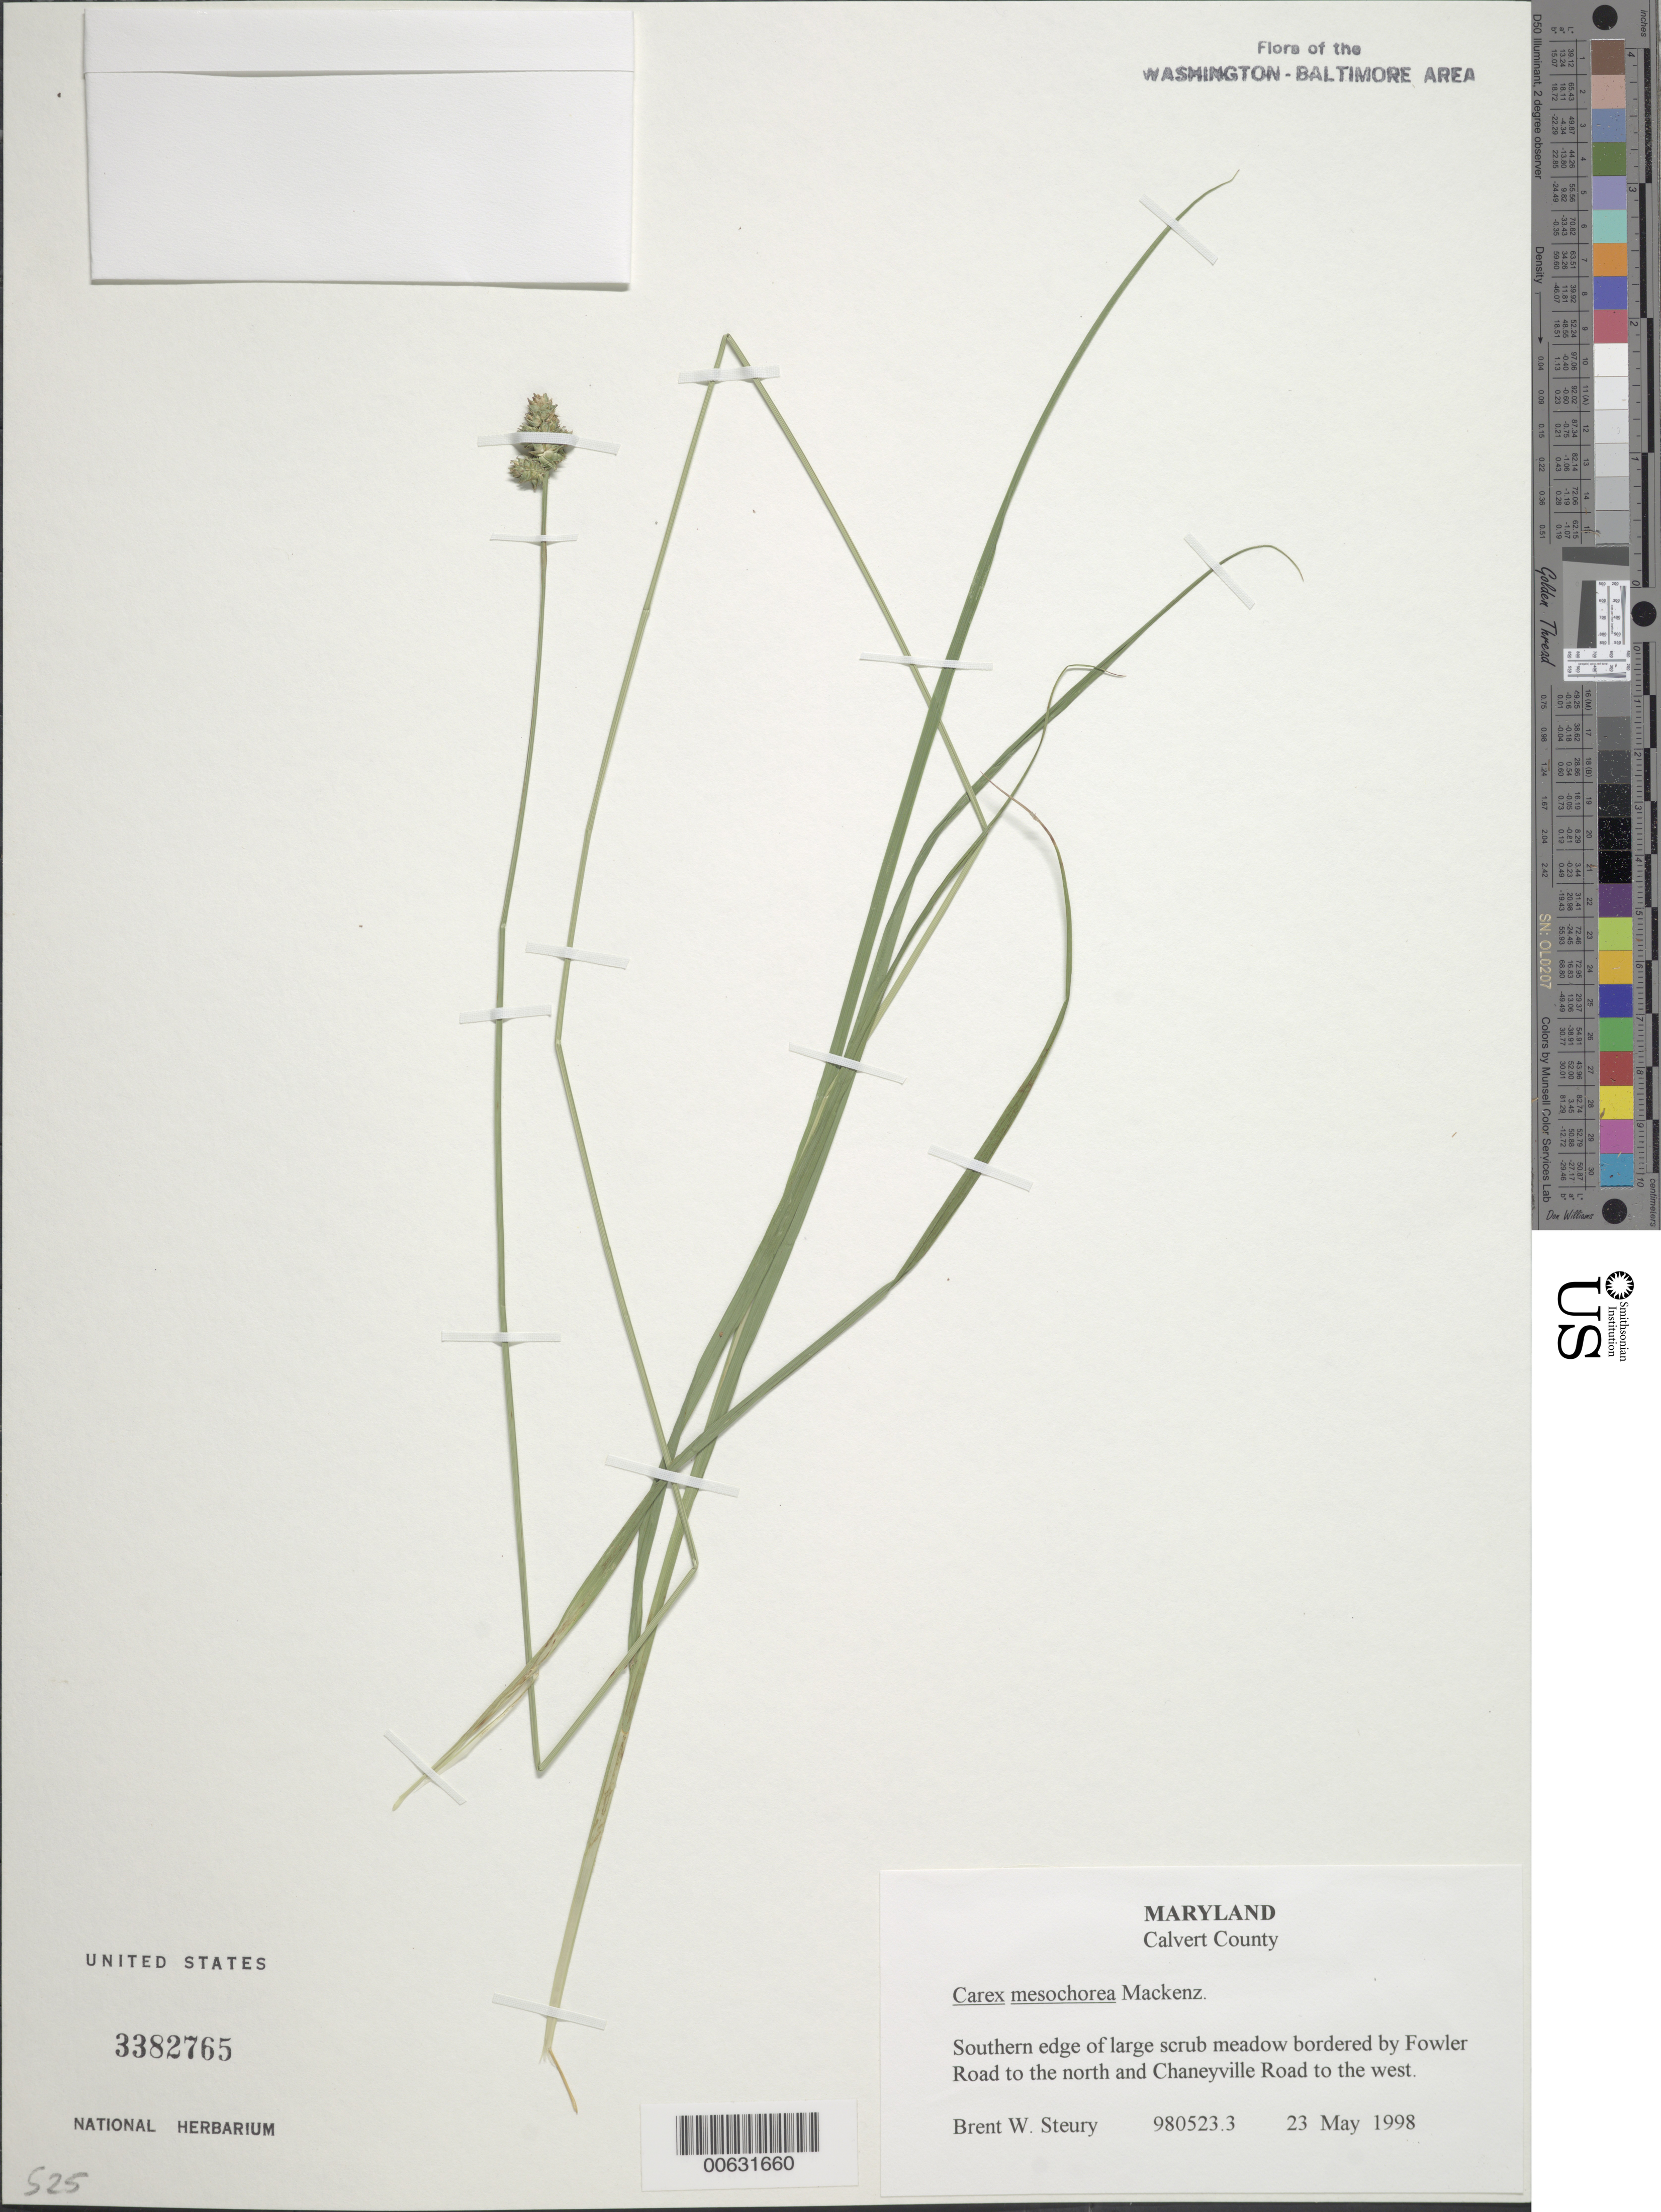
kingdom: Plantae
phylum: Tracheophyta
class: Liliopsida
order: Poales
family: Cyperaceae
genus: Carex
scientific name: Carex mesochorea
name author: Mack.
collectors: B. Steury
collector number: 980523.3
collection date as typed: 23 May 1998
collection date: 1998-05-23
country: United States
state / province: Maryland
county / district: Calvert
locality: Fowler Road to the north and Chaneyville Road to the west.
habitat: Edge of large scrub meadow bordered by roads.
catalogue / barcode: US 3382765